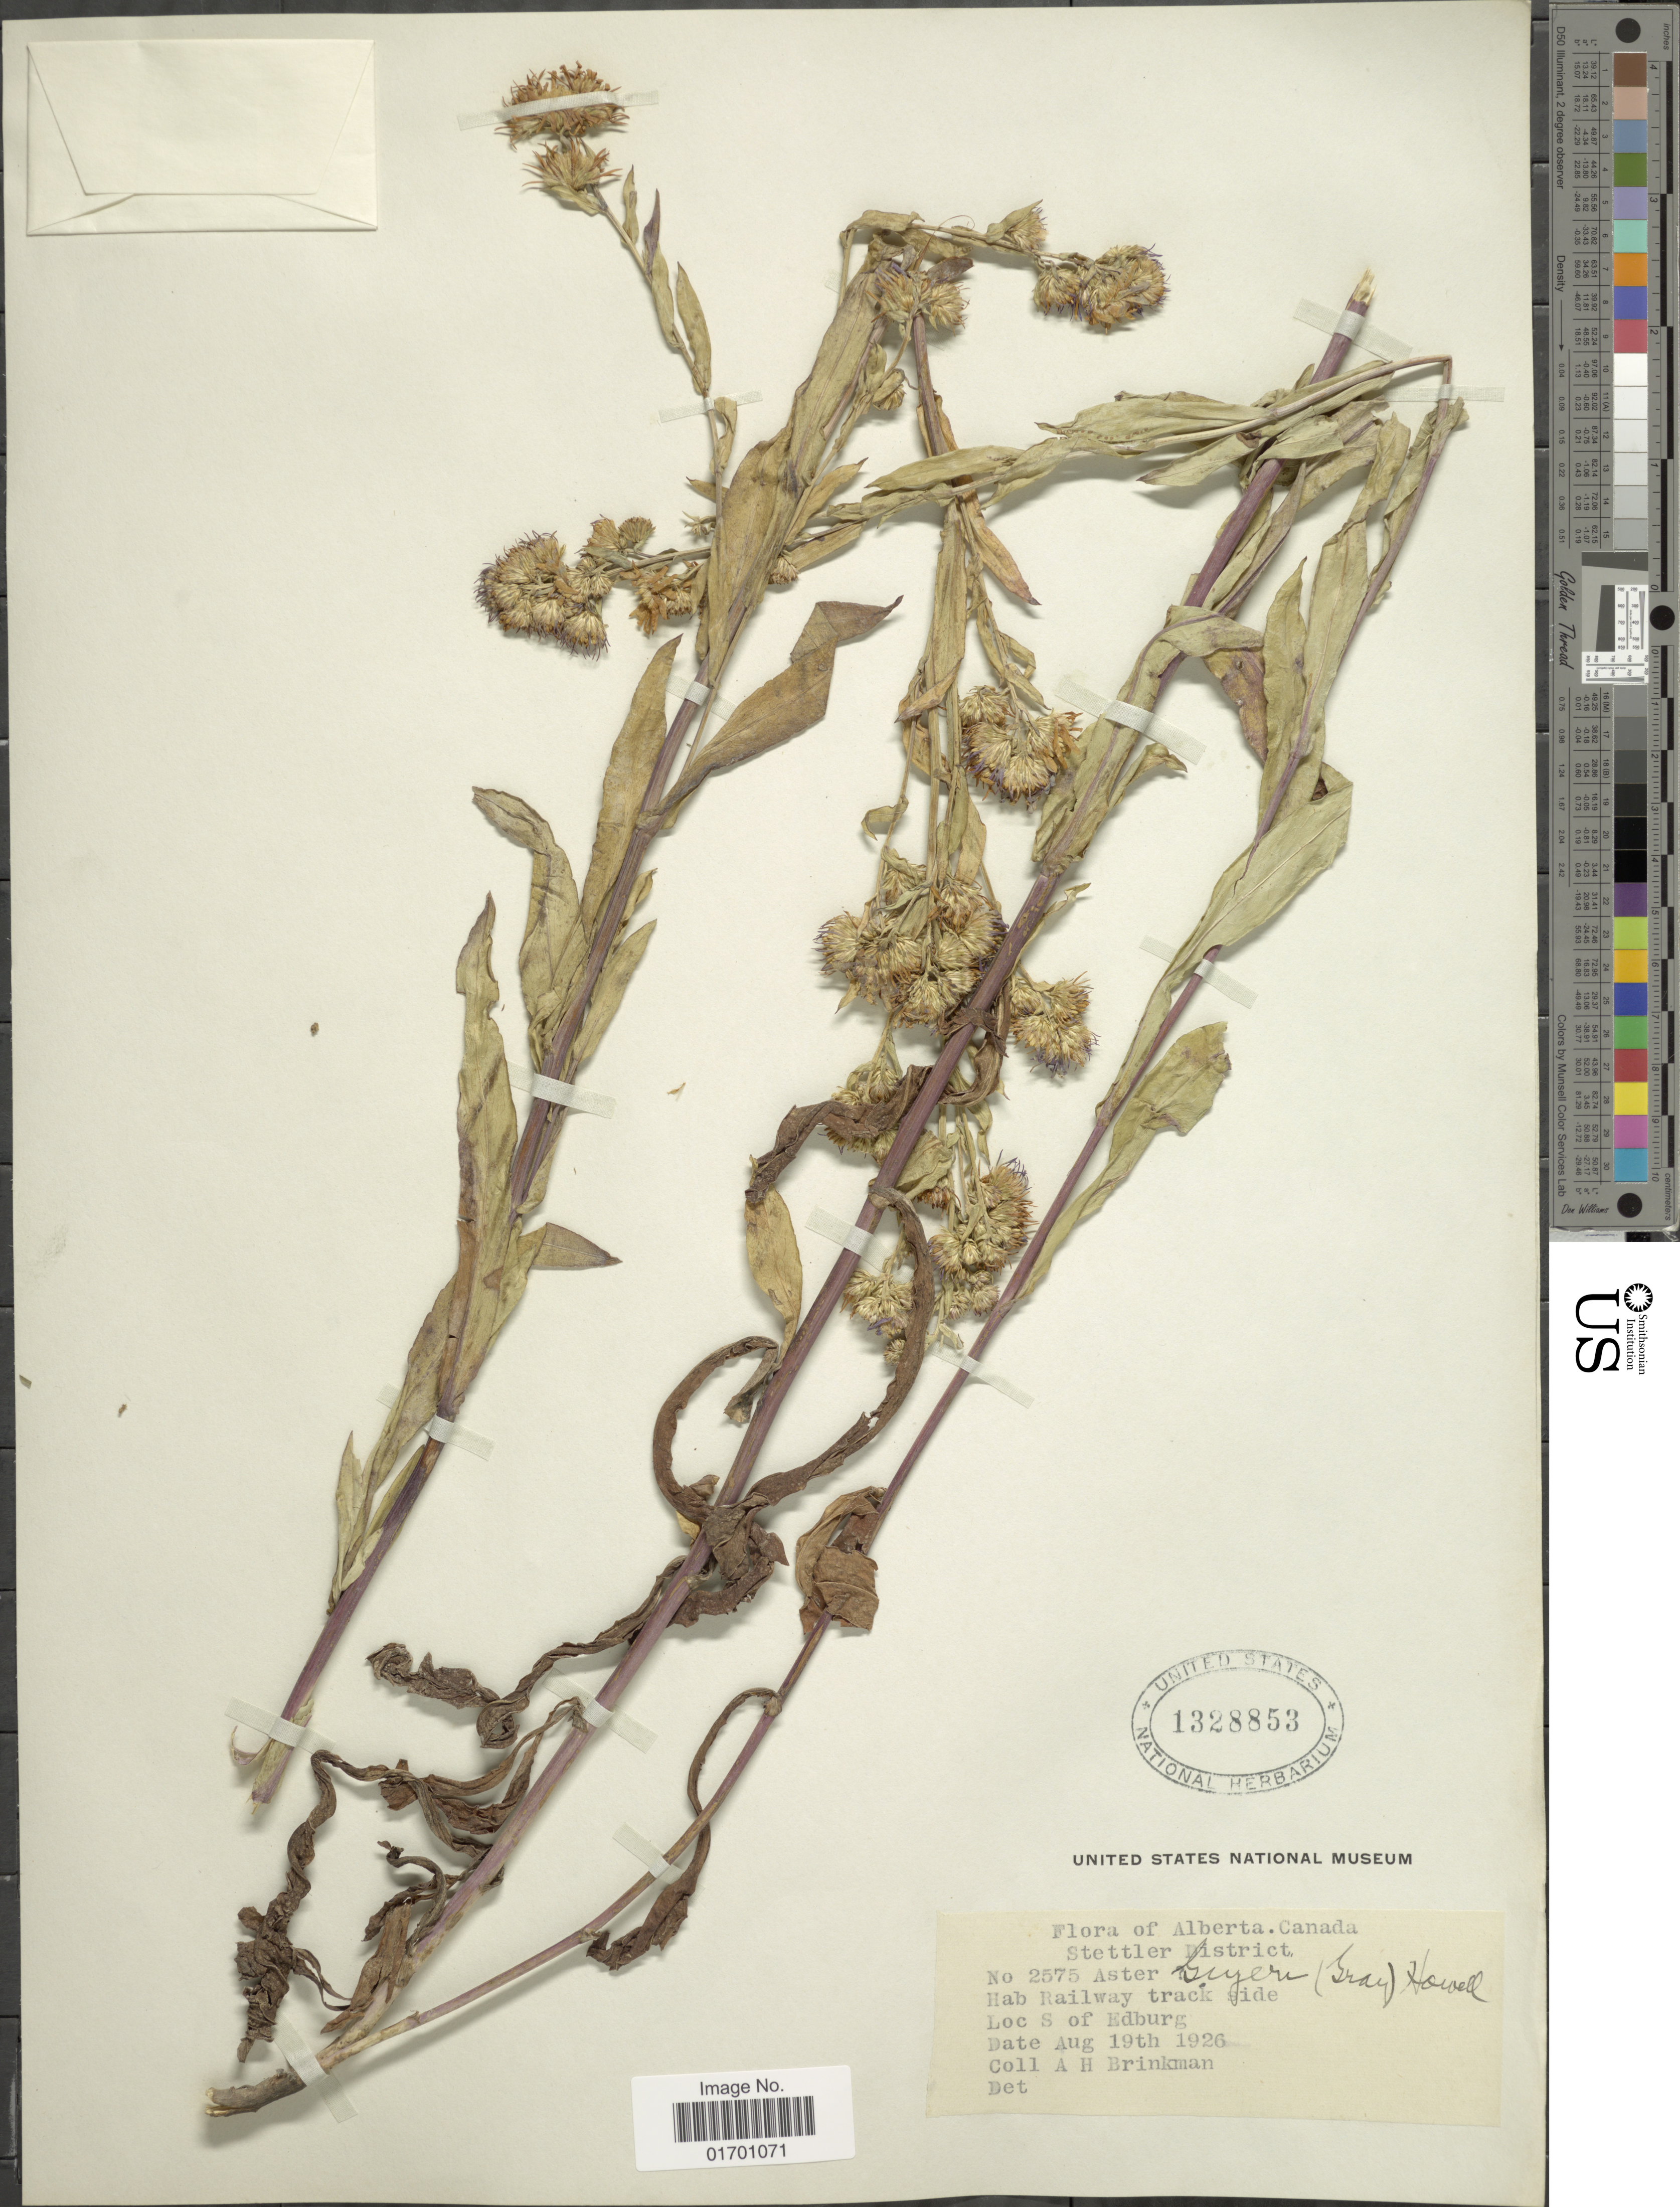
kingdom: Plantae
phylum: Tracheophyta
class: Magnoliopsida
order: Asterales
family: Asteraceae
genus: Symphyotrichum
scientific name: Symphyotrichum novi-belgii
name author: (L.) G.L. Nesom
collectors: A. Brinkman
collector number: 2575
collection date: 1926-08-19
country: Canada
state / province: Alberta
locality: Stettler District. Hab Railway track side Loc S of Edburg.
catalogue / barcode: US 1328853